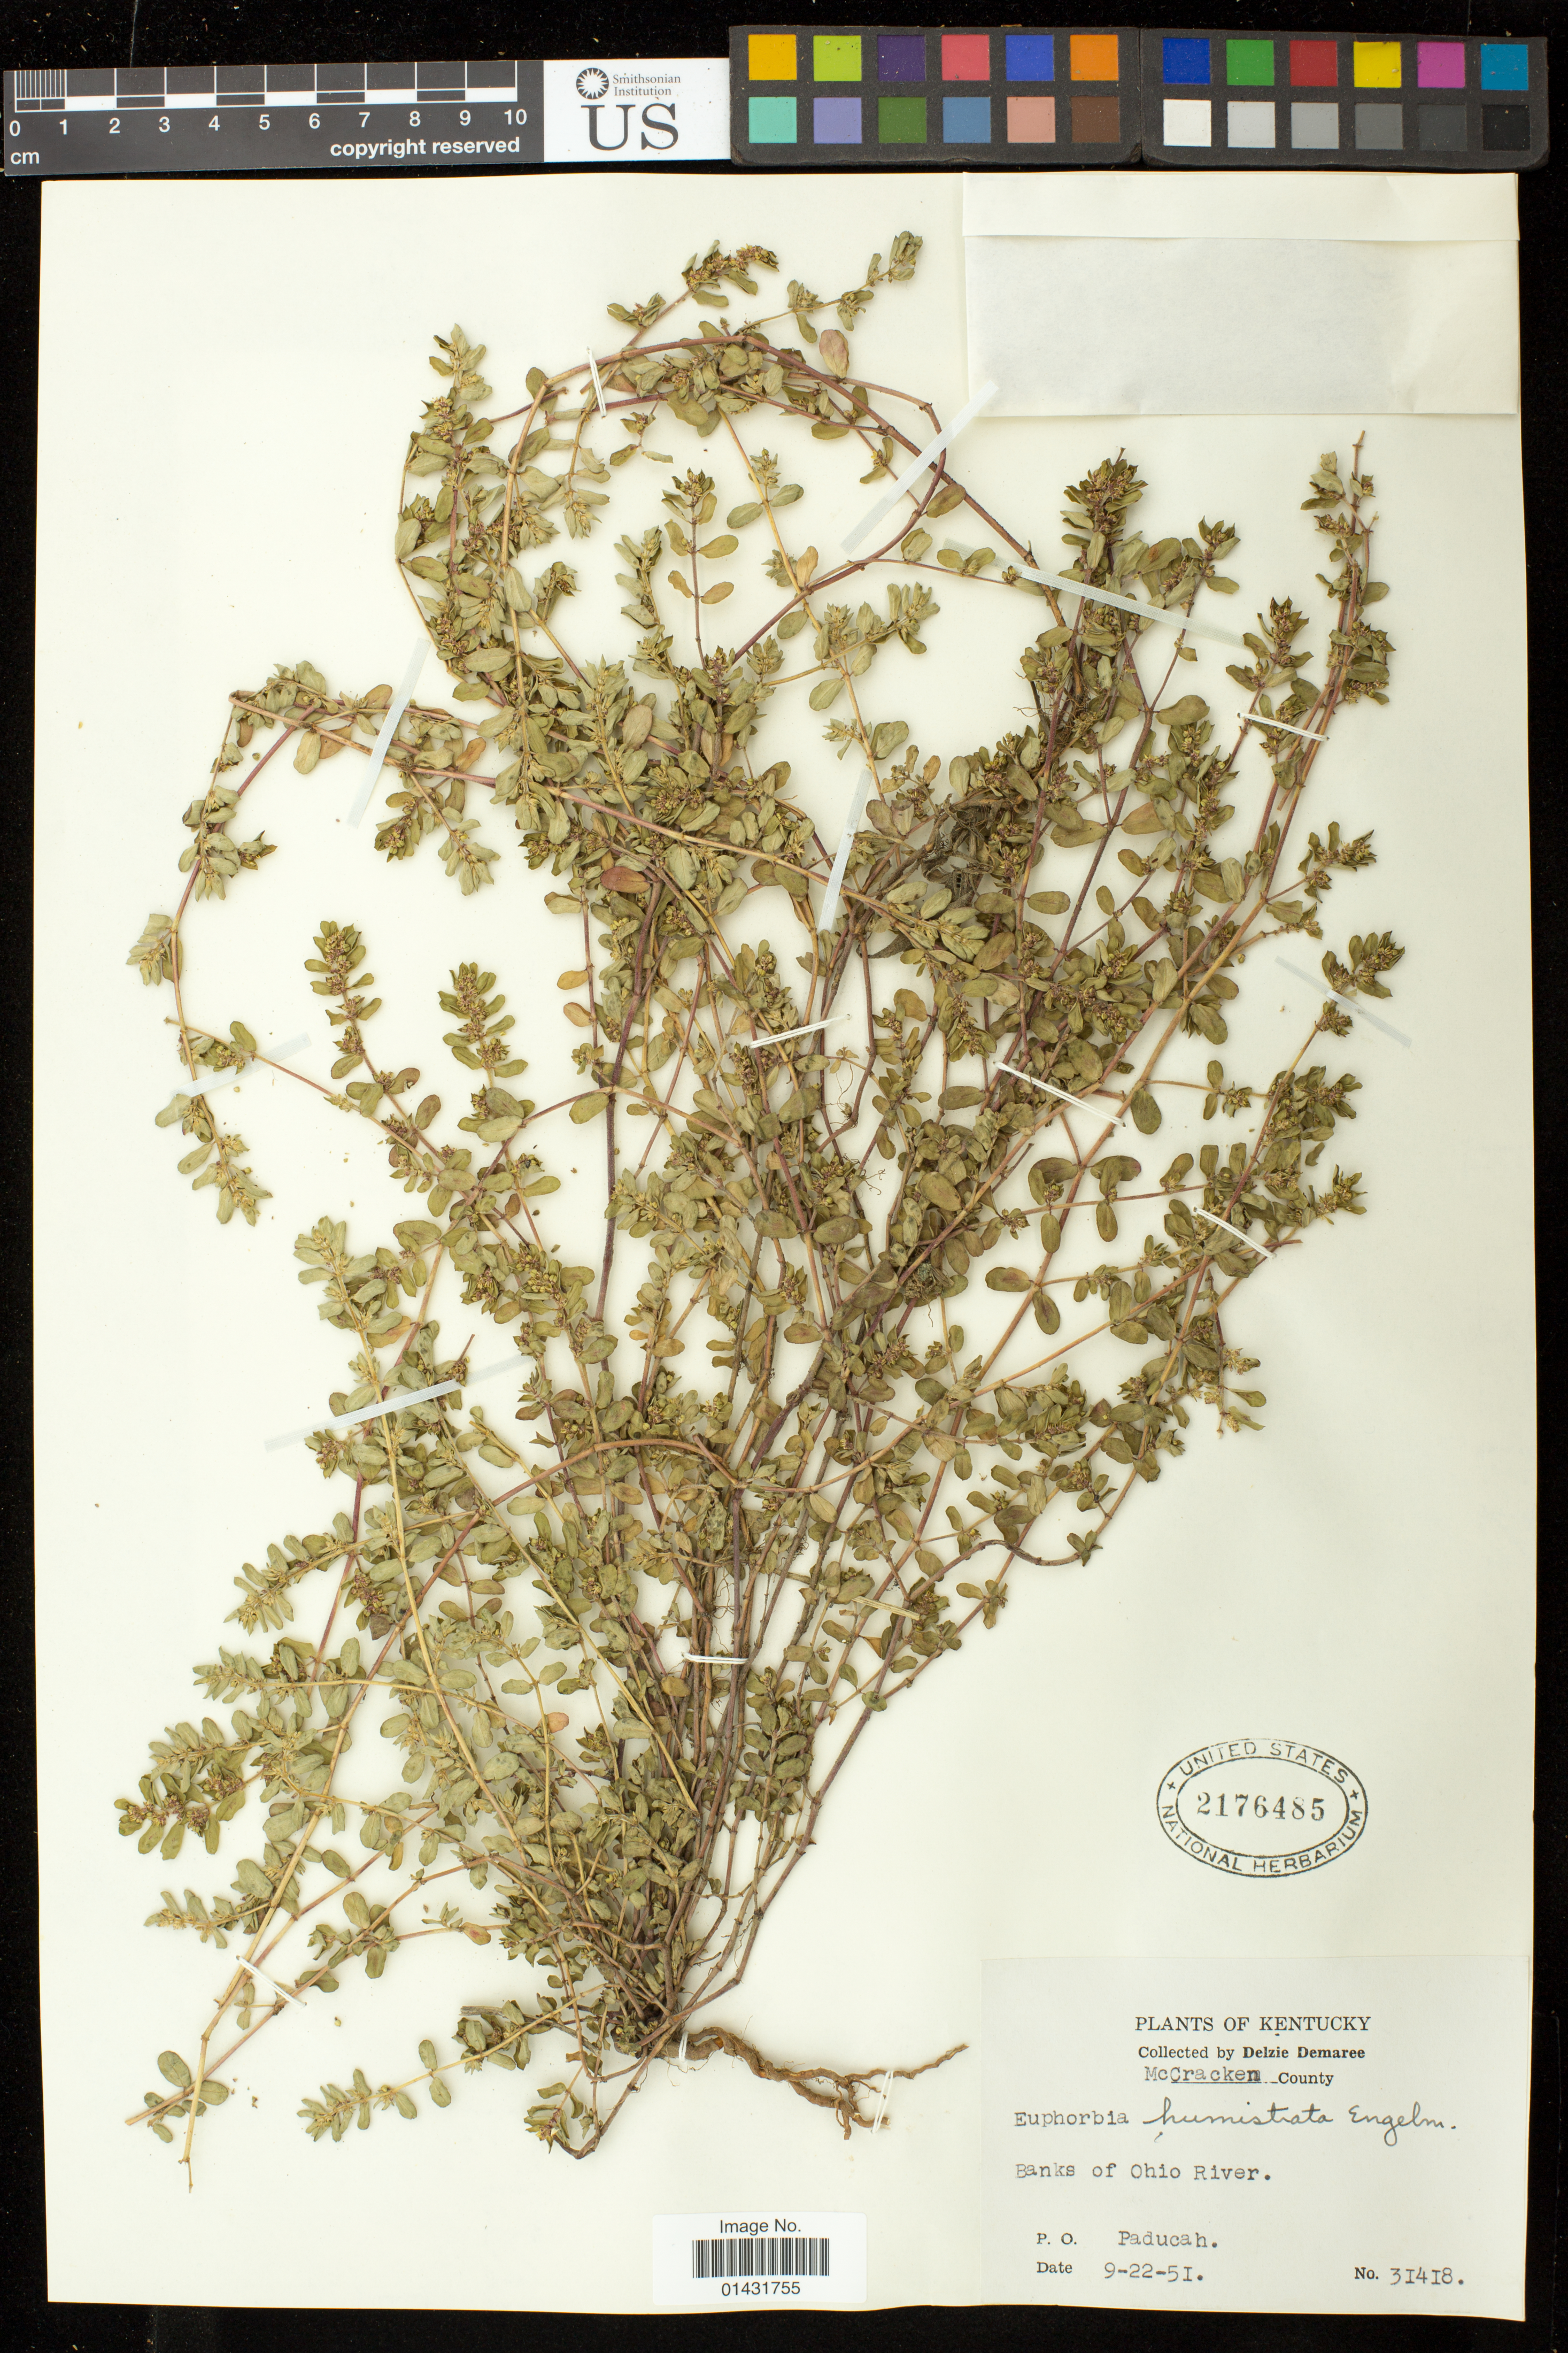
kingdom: Plantae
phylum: Tracheophyta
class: Magnoliopsida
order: Malpighiales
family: Euphorbiaceae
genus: Euphorbia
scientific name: Euphorbia humistrata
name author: Engelm. ex A. Gray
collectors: D. Demaree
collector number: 31418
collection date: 1951-09-22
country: United States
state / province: Kentucky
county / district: McCracken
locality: P.O. Paducah. Banks of Ohio River.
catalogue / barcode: US 2176485